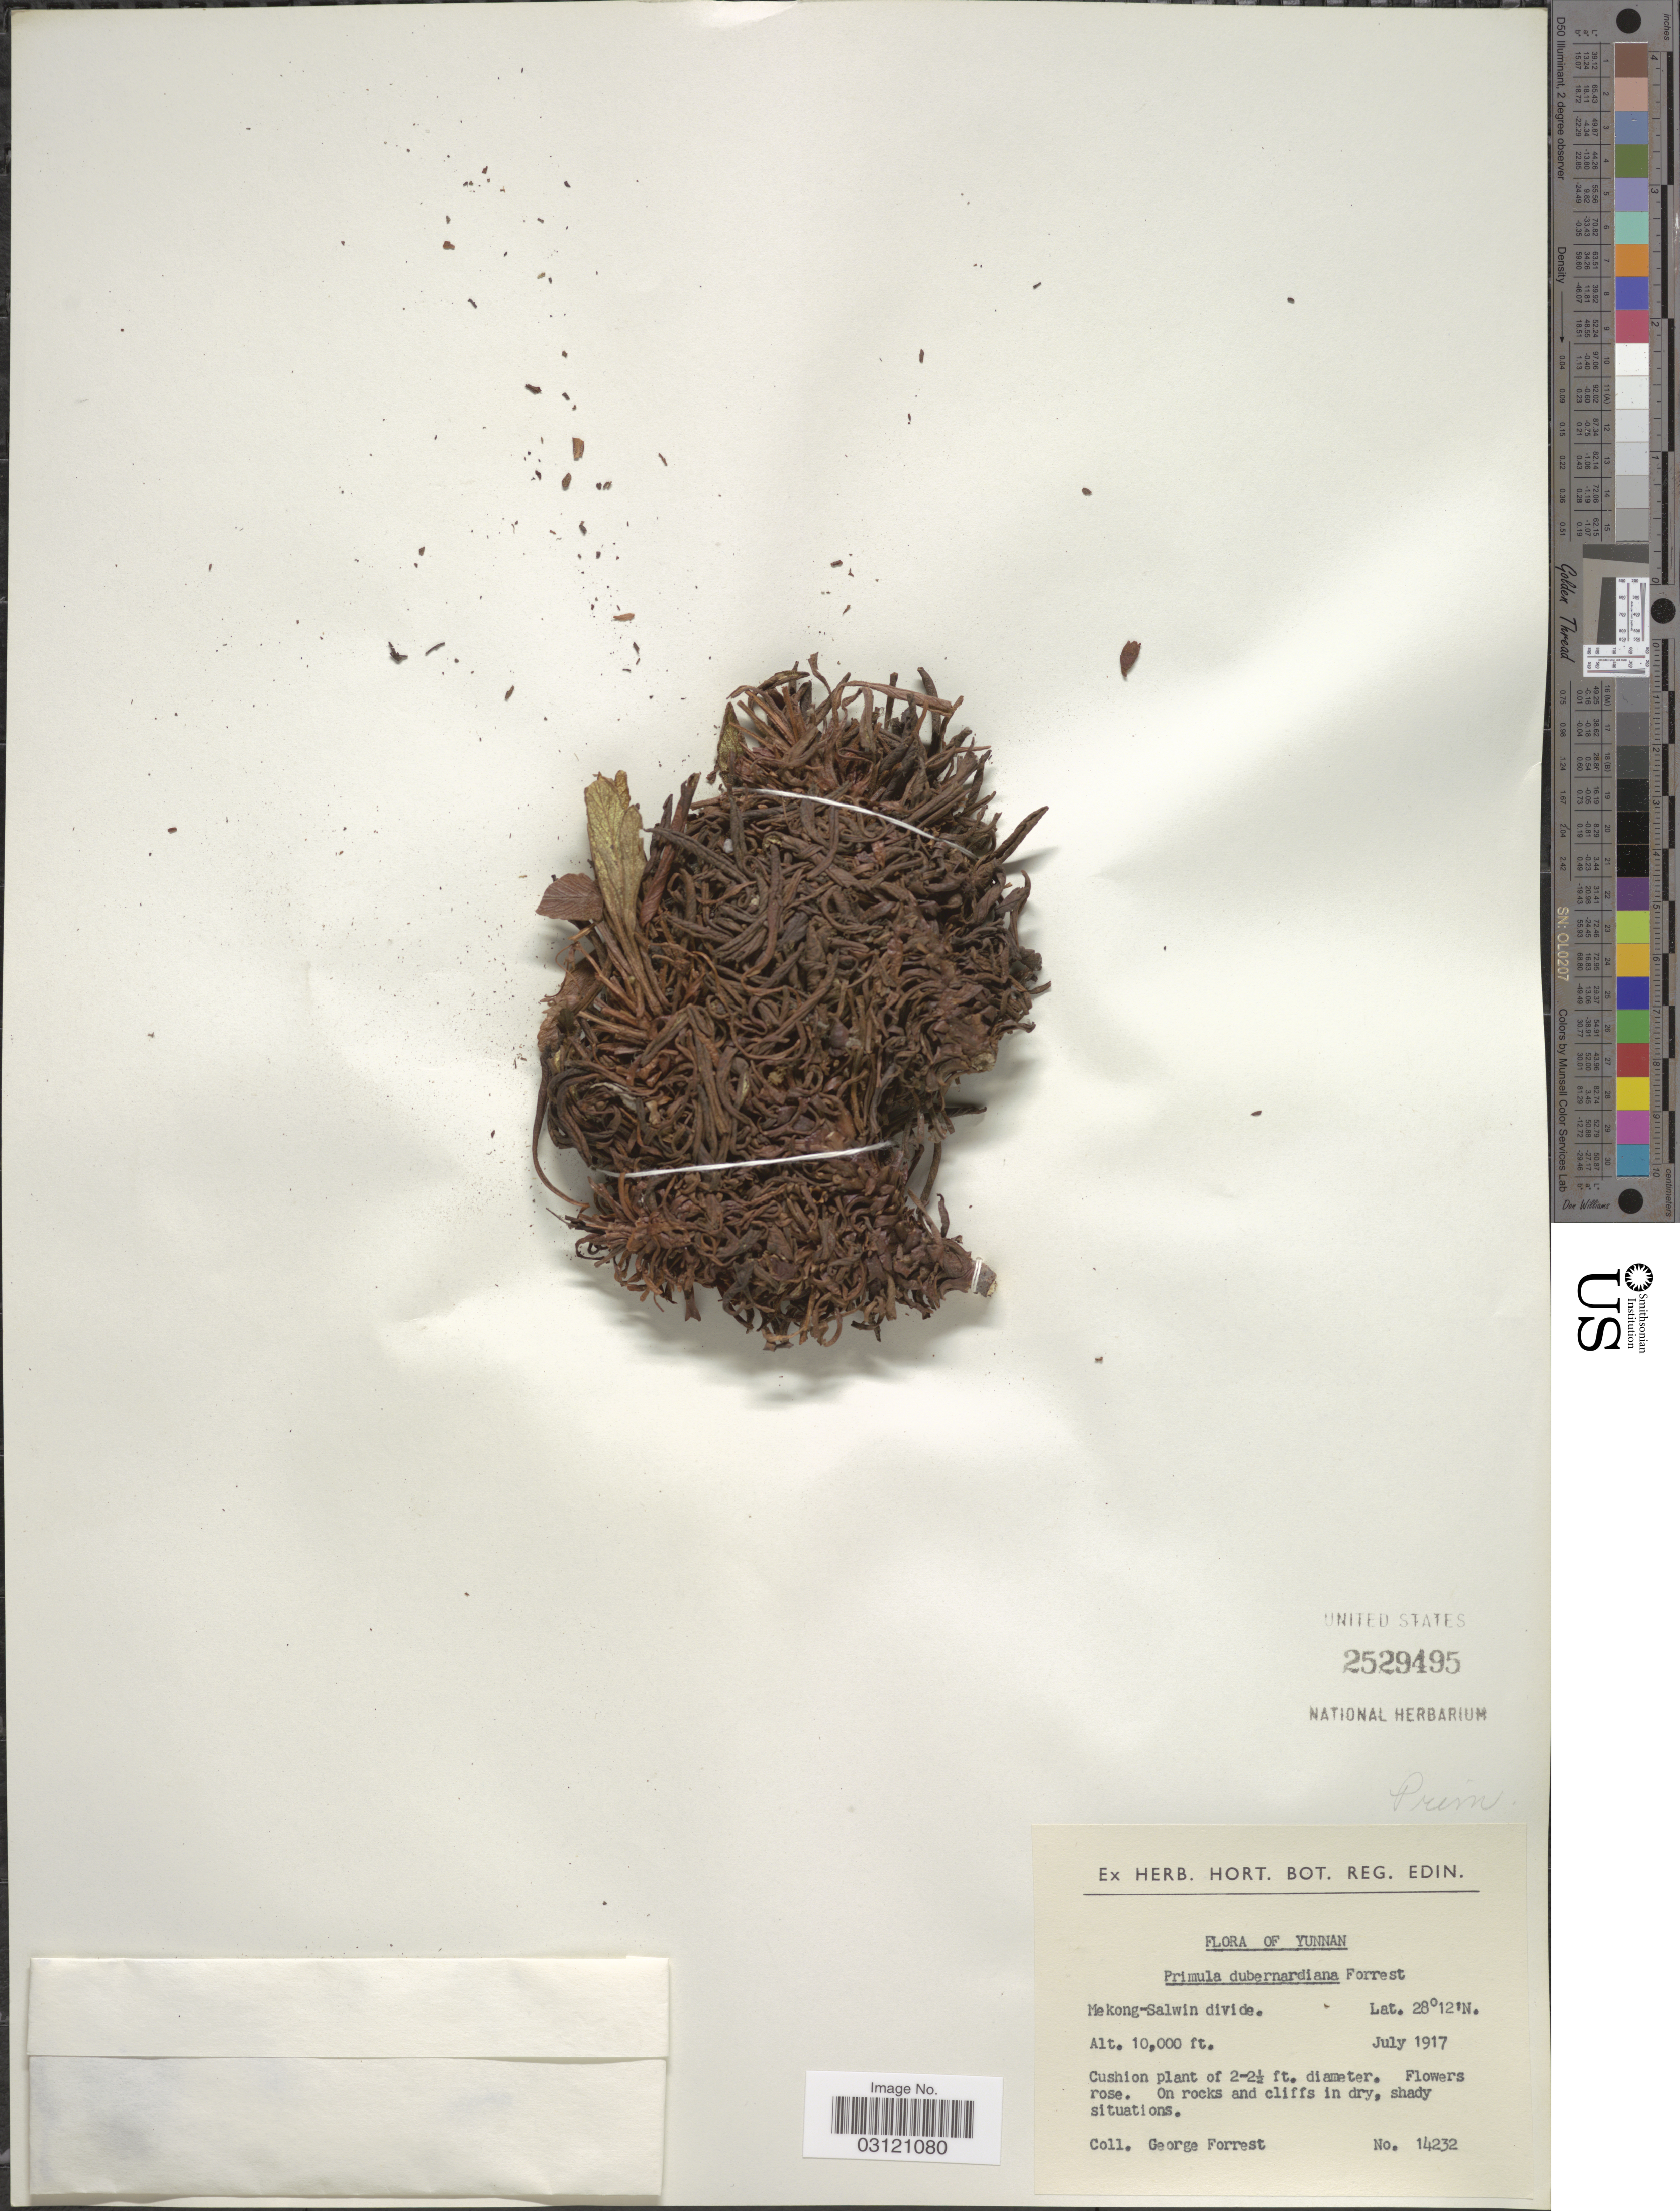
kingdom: Plantae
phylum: Tracheophyta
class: Magnoliopsida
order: Ericales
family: Primulaceae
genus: Primula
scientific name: Primula dubernardiana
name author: Forrest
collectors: G. Forrest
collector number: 14232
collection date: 1917-07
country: China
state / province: Yunnan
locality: Makong-Salwin divide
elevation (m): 3048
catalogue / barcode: US 2529495